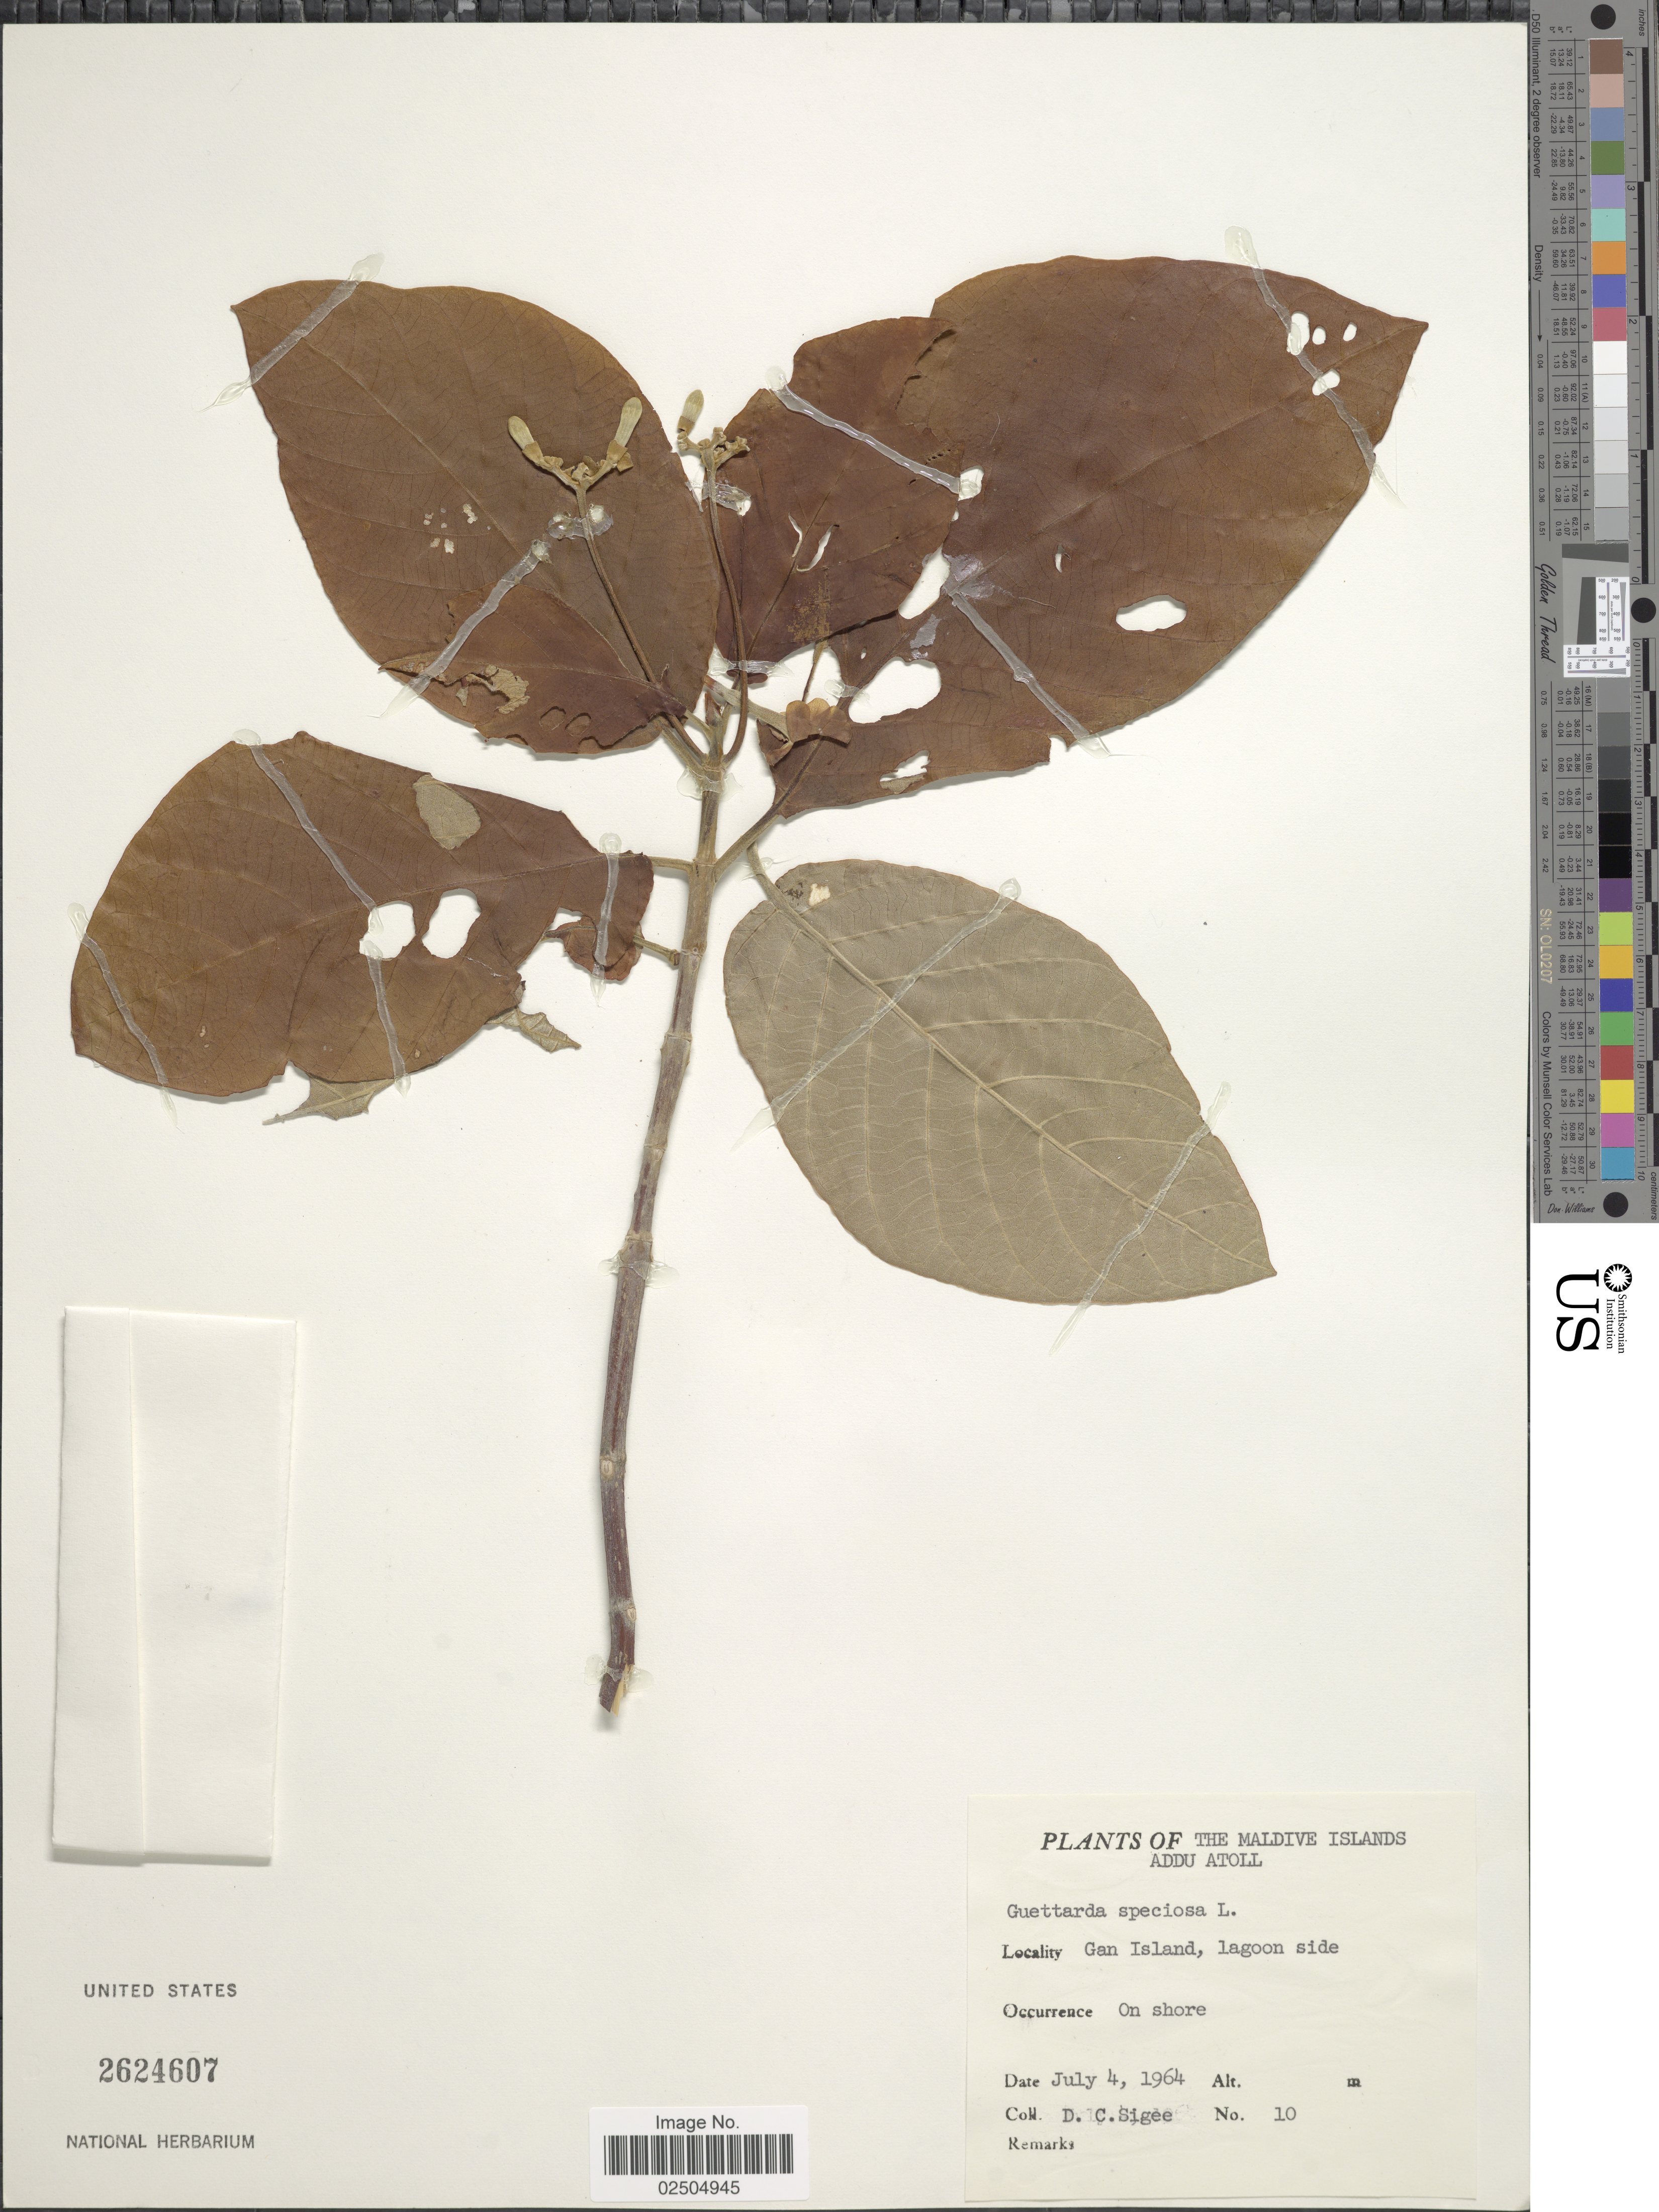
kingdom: Plantae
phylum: Tracheophyta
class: Magnoliopsida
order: Gentianales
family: Rubiaceae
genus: Guettarda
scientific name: Guettarda speciosa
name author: L.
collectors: D. C. Sigee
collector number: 10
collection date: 1964-07-04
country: Maldive Islands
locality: The Maldive Islands, Addu Atoll, Gan Island, lagoon side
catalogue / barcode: US 2624607